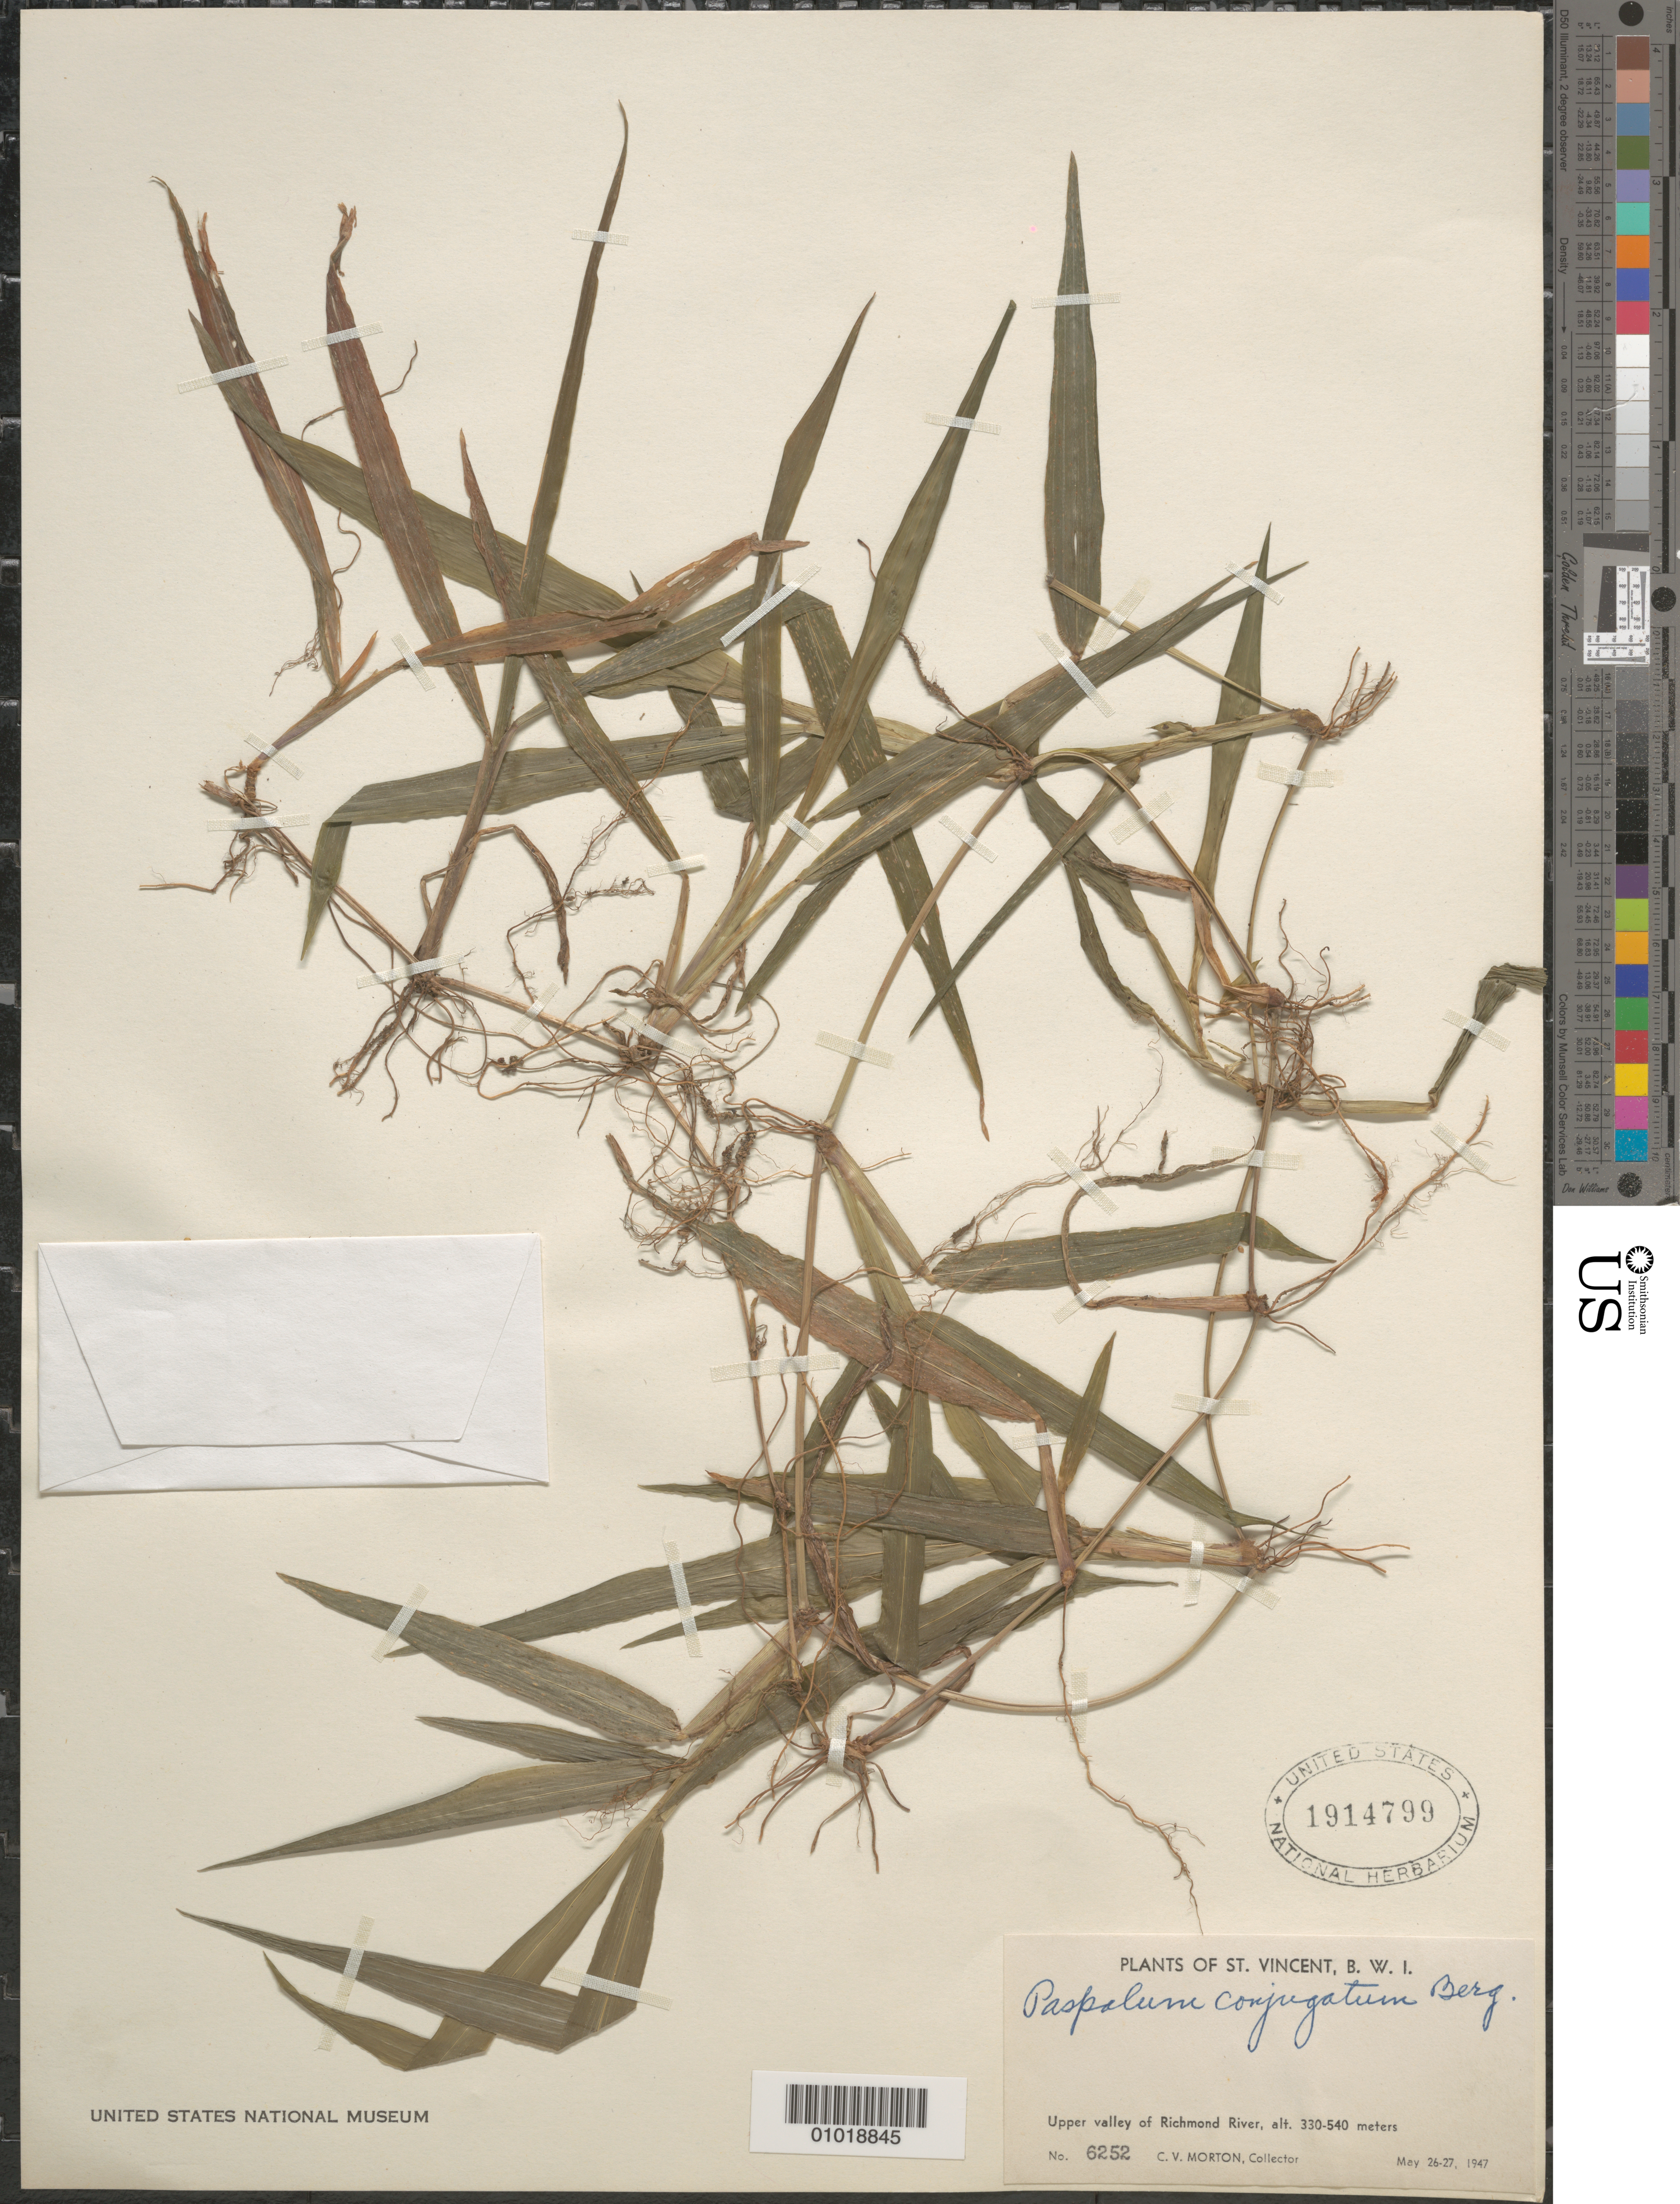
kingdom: Plantae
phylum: Tracheophyta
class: Liliopsida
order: Poales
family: Poaceae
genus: Paspalum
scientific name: Paspalum conjugatum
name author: P.J. Bergius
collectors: C. V. Morton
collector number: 6252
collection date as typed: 26 May 1947 to 27 May 1947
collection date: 1947-05-26/1947-05-27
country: St. Vincent - Grenadines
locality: Upper Valley of Richmond River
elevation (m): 330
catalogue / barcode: US 1914799